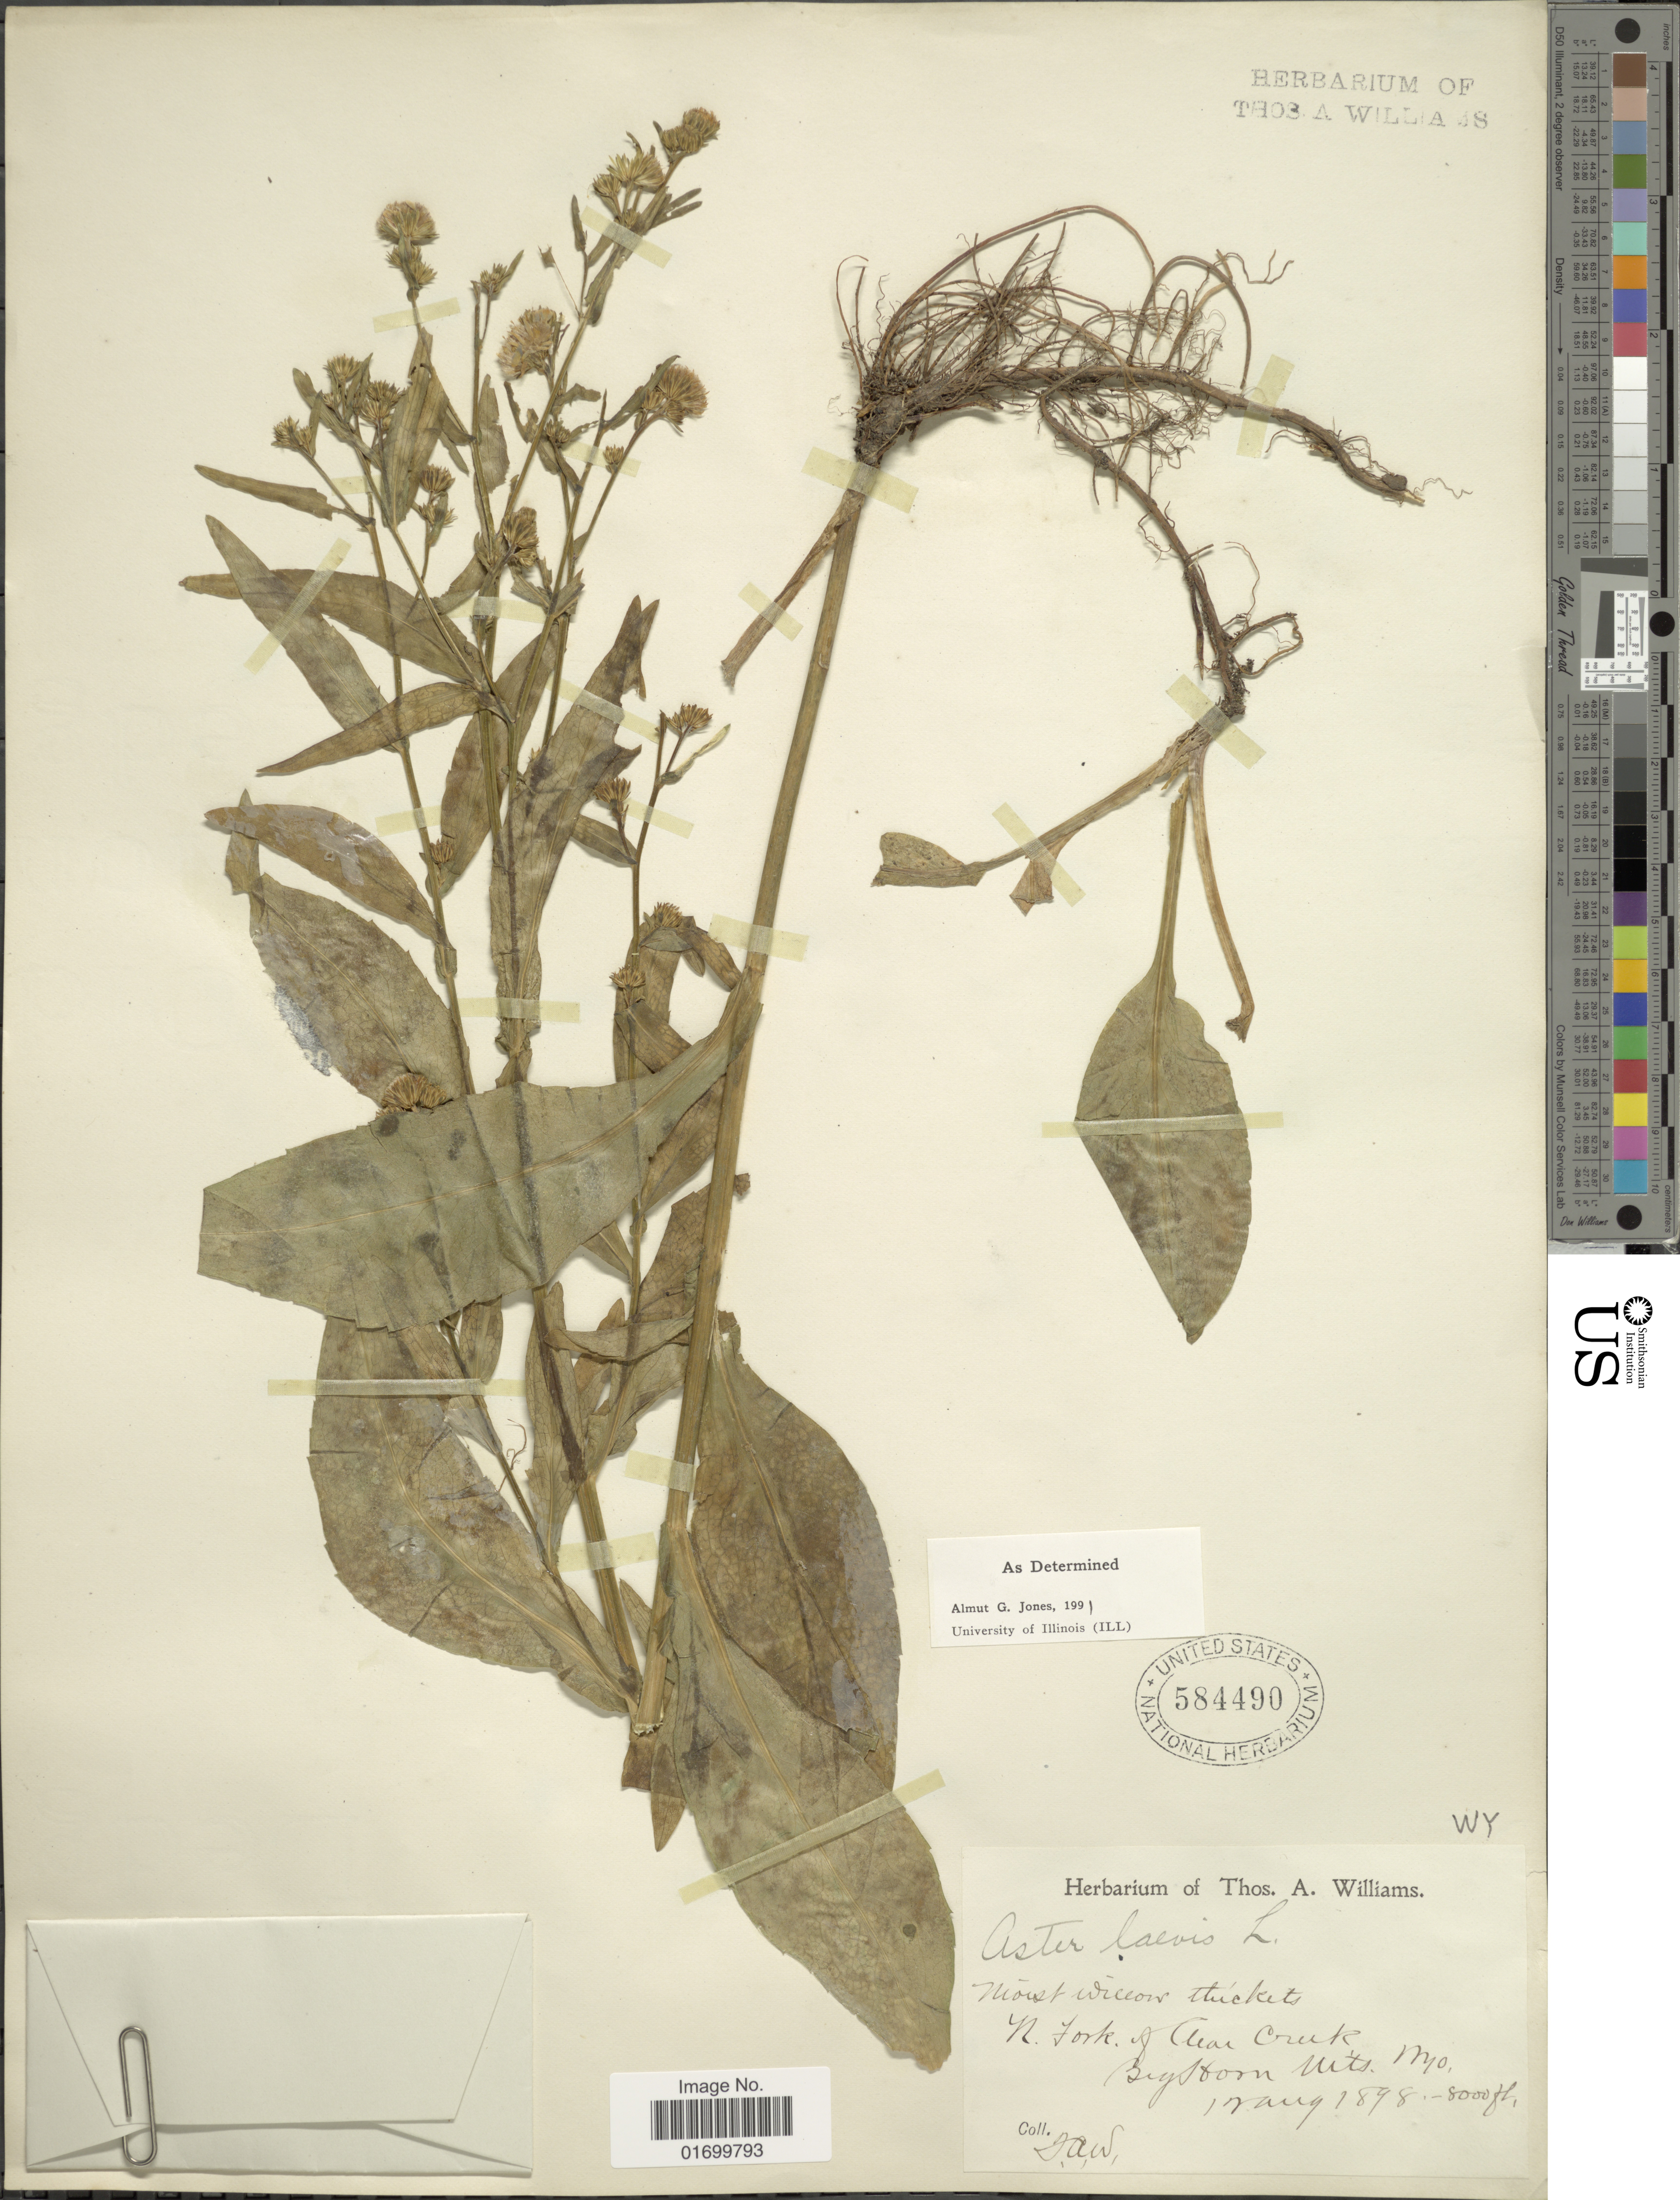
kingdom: Plantae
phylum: Tracheophyta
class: Magnoliopsida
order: Asterales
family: Asteraceae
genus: Symphyotrichum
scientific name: Symphyotrichum laeve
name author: (L.) Á. Löve & D. Löve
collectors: T. A. Williams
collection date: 1898-08-17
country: United States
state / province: Wyoming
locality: N. Fork. of Clear Creek. Beystom Mts. Wyo.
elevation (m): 2438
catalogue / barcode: US 584490